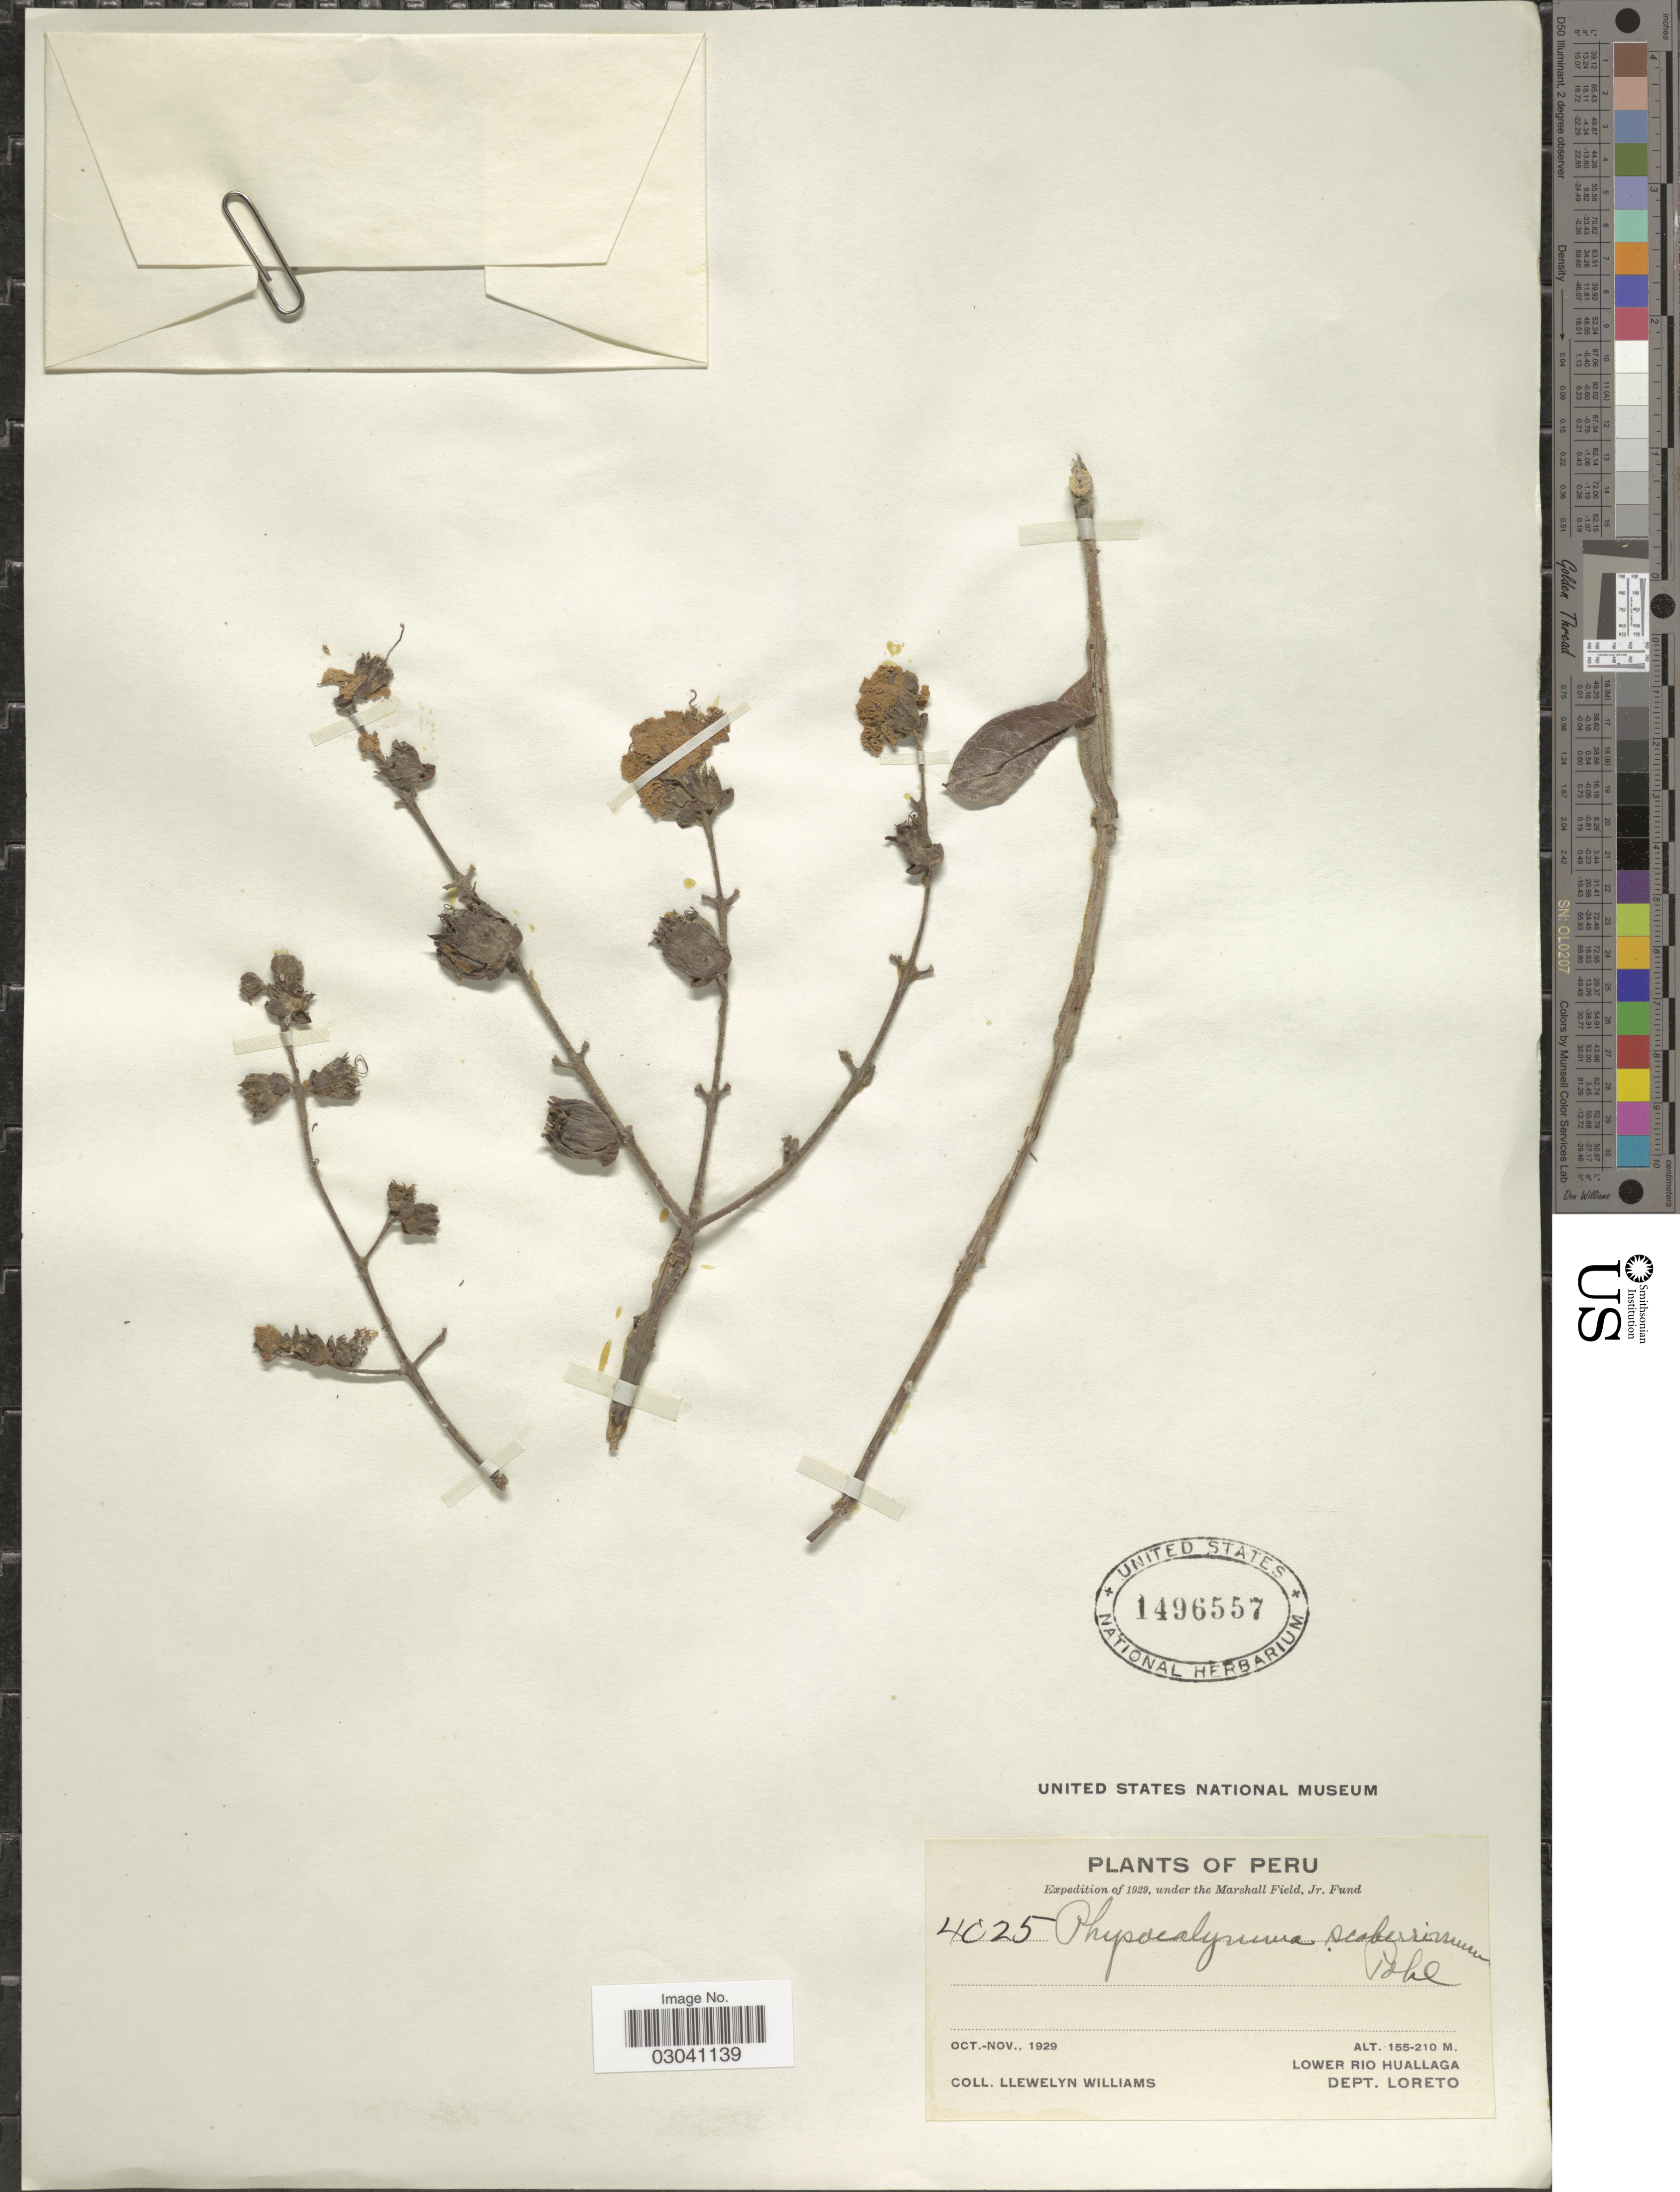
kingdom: Plantae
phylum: Tracheophyta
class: Magnoliopsida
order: Myrtales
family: Lythraceae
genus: Physocalymma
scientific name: Physocalymma scaberrimum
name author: Pohl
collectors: Ll. Williams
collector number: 4025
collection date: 1929-10/1929-11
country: Peru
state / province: Loreto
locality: Lower Rio Huallaga, Dept. Loreto.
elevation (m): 155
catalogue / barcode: US 1496557